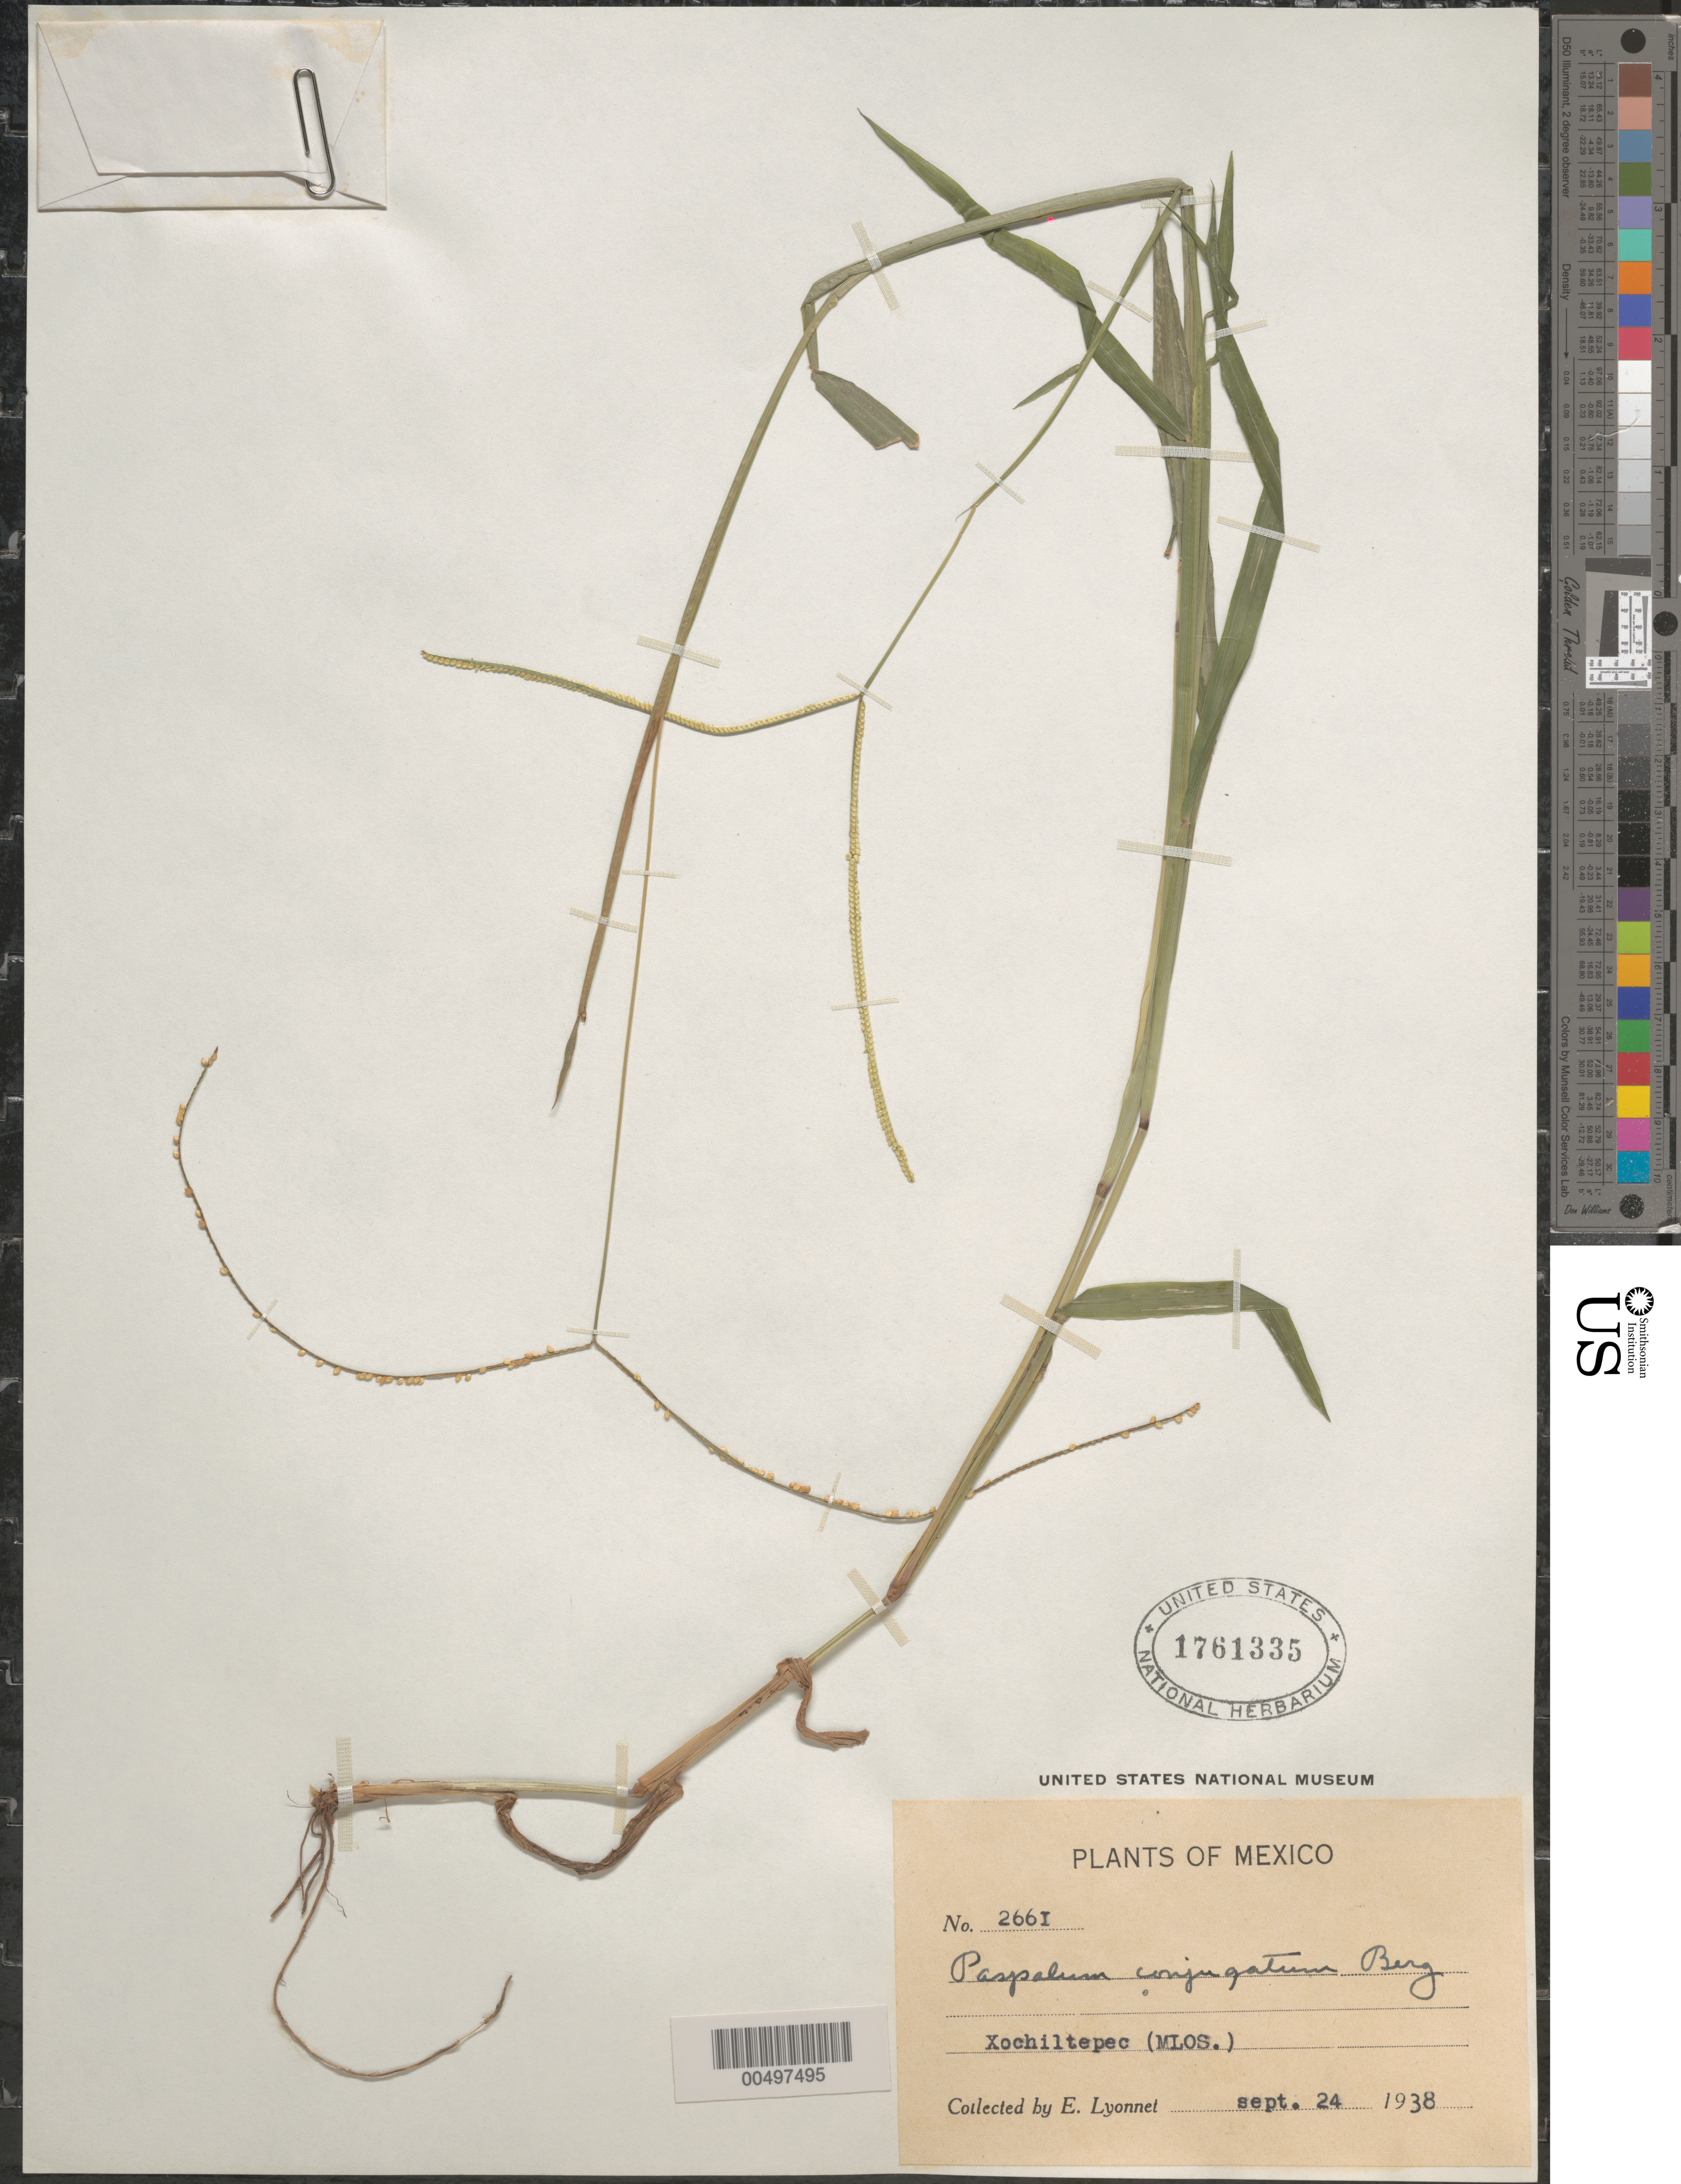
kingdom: Plantae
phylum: Tracheophyta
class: Liliopsida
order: Poales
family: Poaceae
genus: Paspalum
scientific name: Paspalum conjugatum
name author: P.J. Bergius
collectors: Bro. E. Lyonnet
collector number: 2661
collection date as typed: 24 Sep 1938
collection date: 1938-09-24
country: Mexico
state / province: Morelos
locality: Xochiltepec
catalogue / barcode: US 1761335